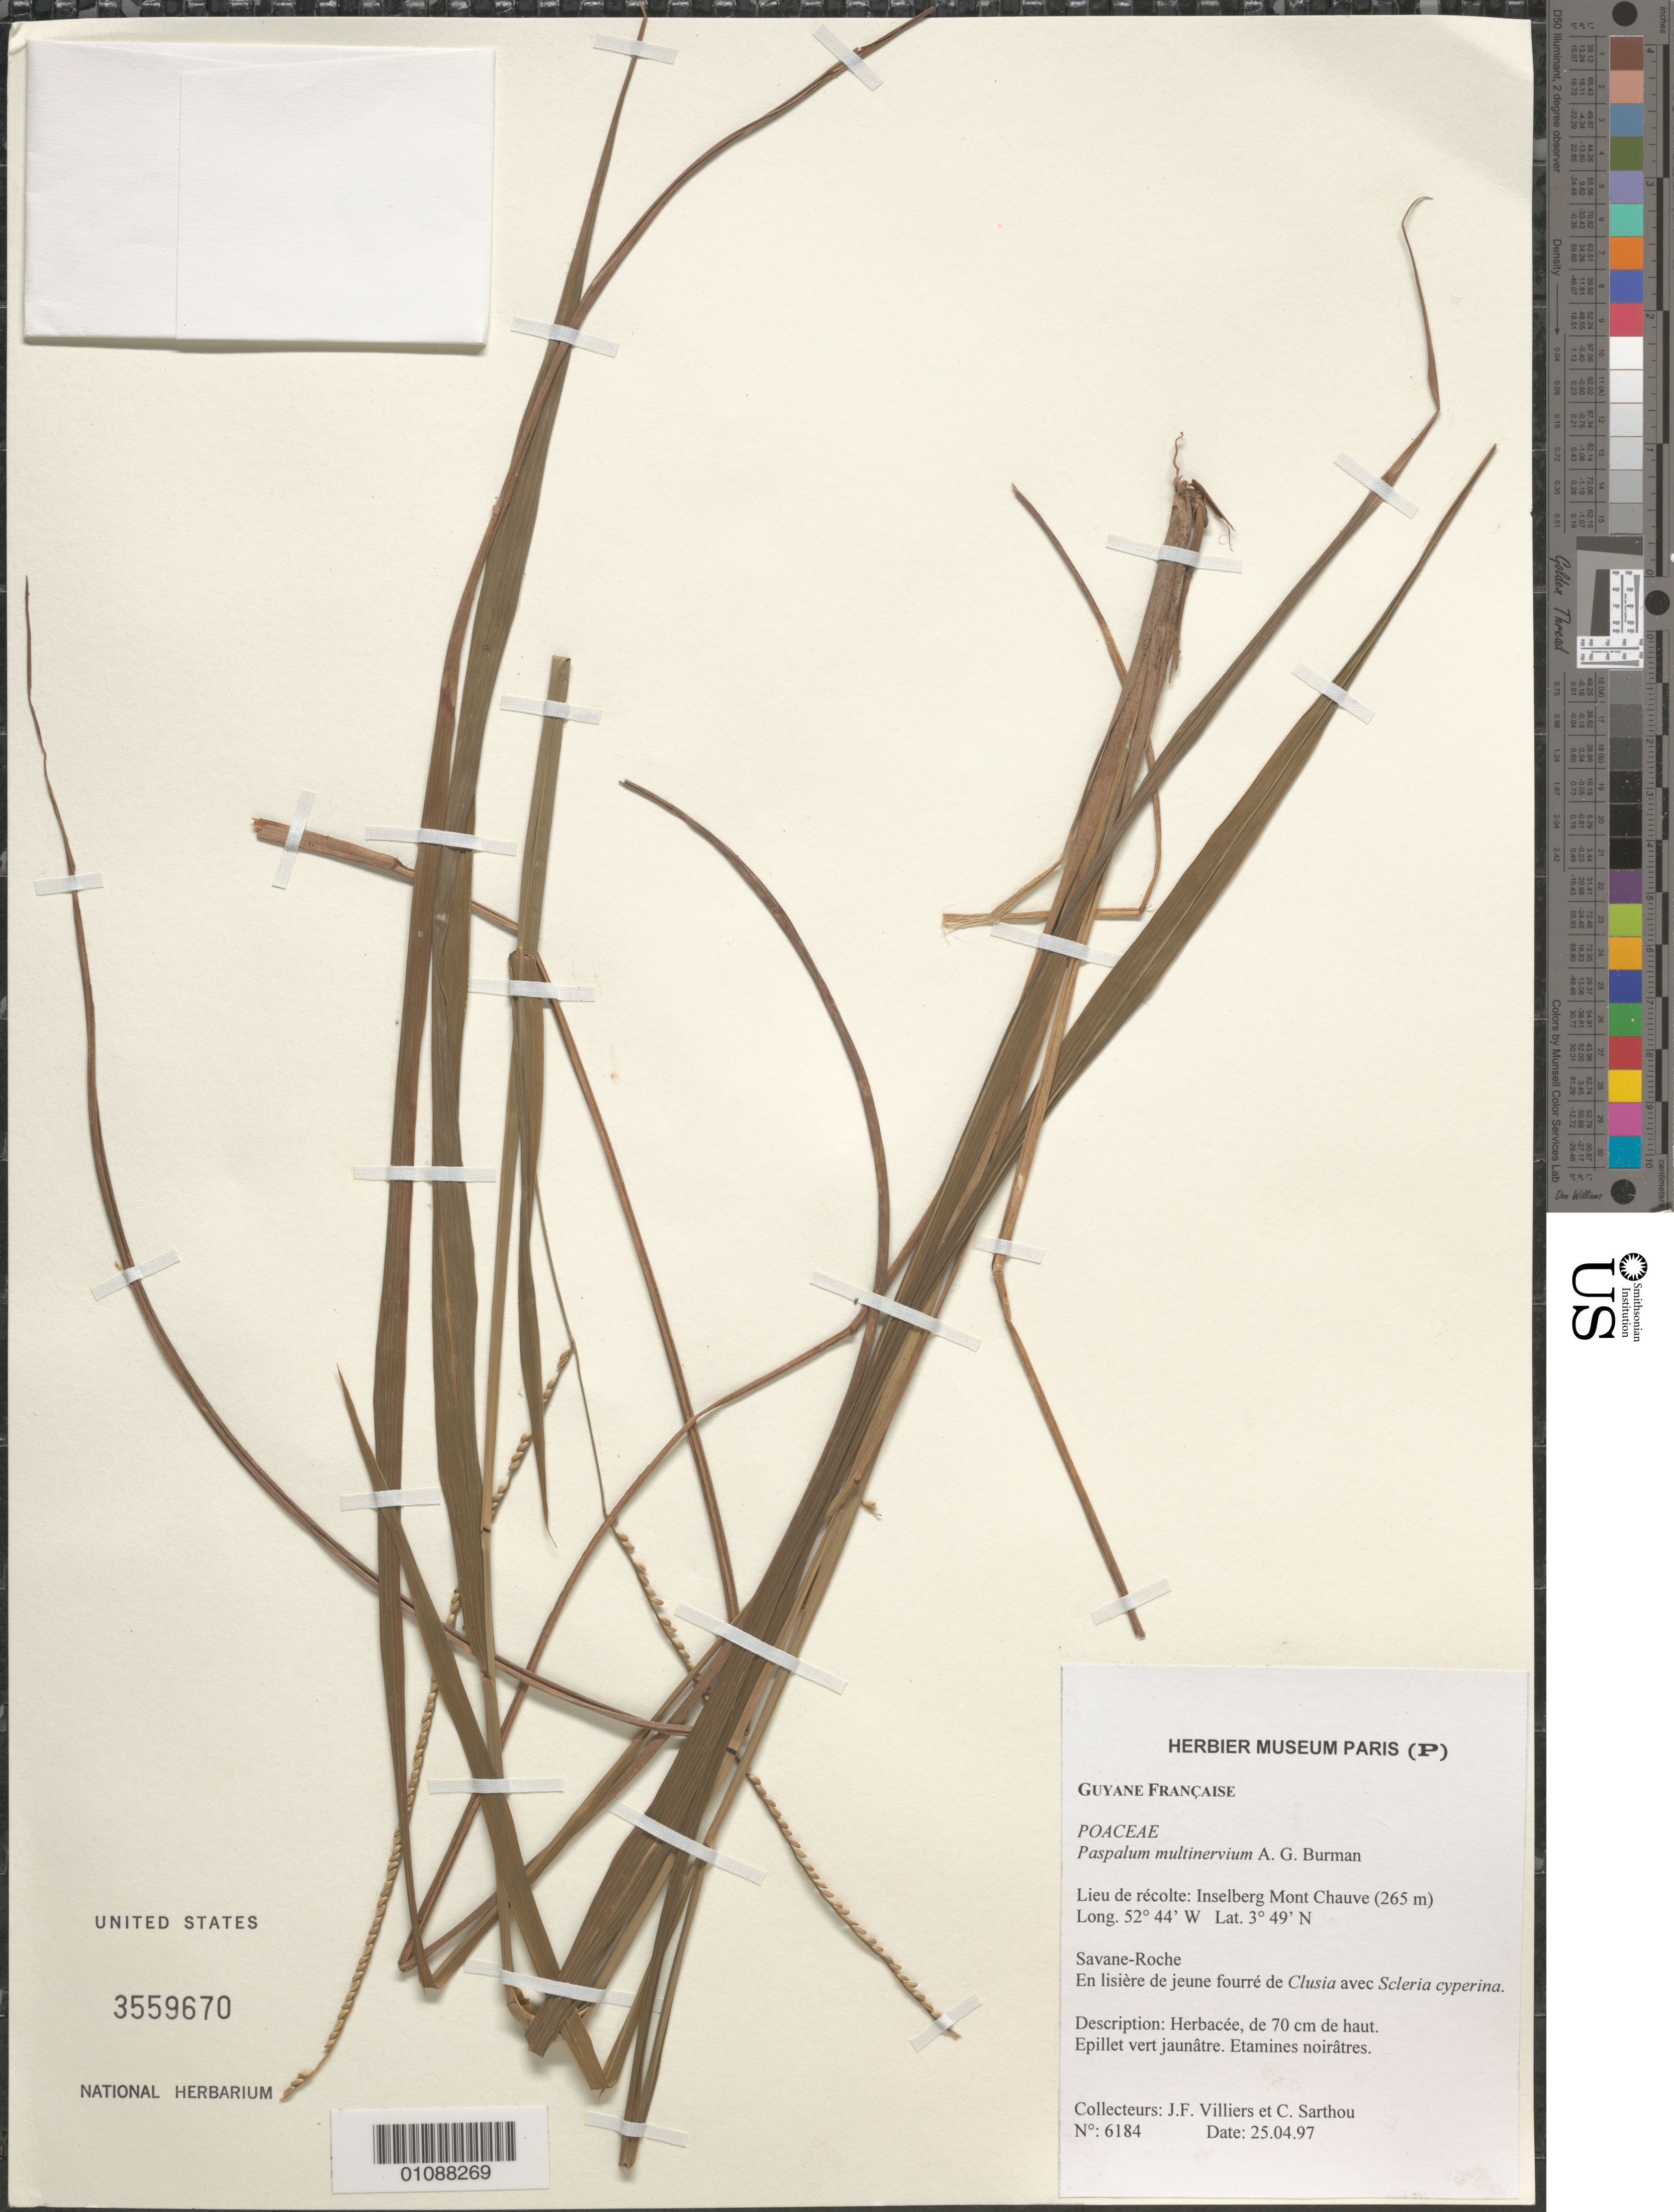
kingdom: Plantae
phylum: Tracheophyta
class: Liliopsida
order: Poales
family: Poaceae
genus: Paspalum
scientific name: Paspalum multinervium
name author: A.G. Burm.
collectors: J. Villiers & C. Sarthou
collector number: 6184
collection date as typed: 25-Apr-97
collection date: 1997-04-25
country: French Guiana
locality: Inselberg Mont Chauve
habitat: Savane-roche. En lisiere de jeune fourre de Clusia avec Scleria cyperina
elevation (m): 265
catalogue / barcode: US 3559670